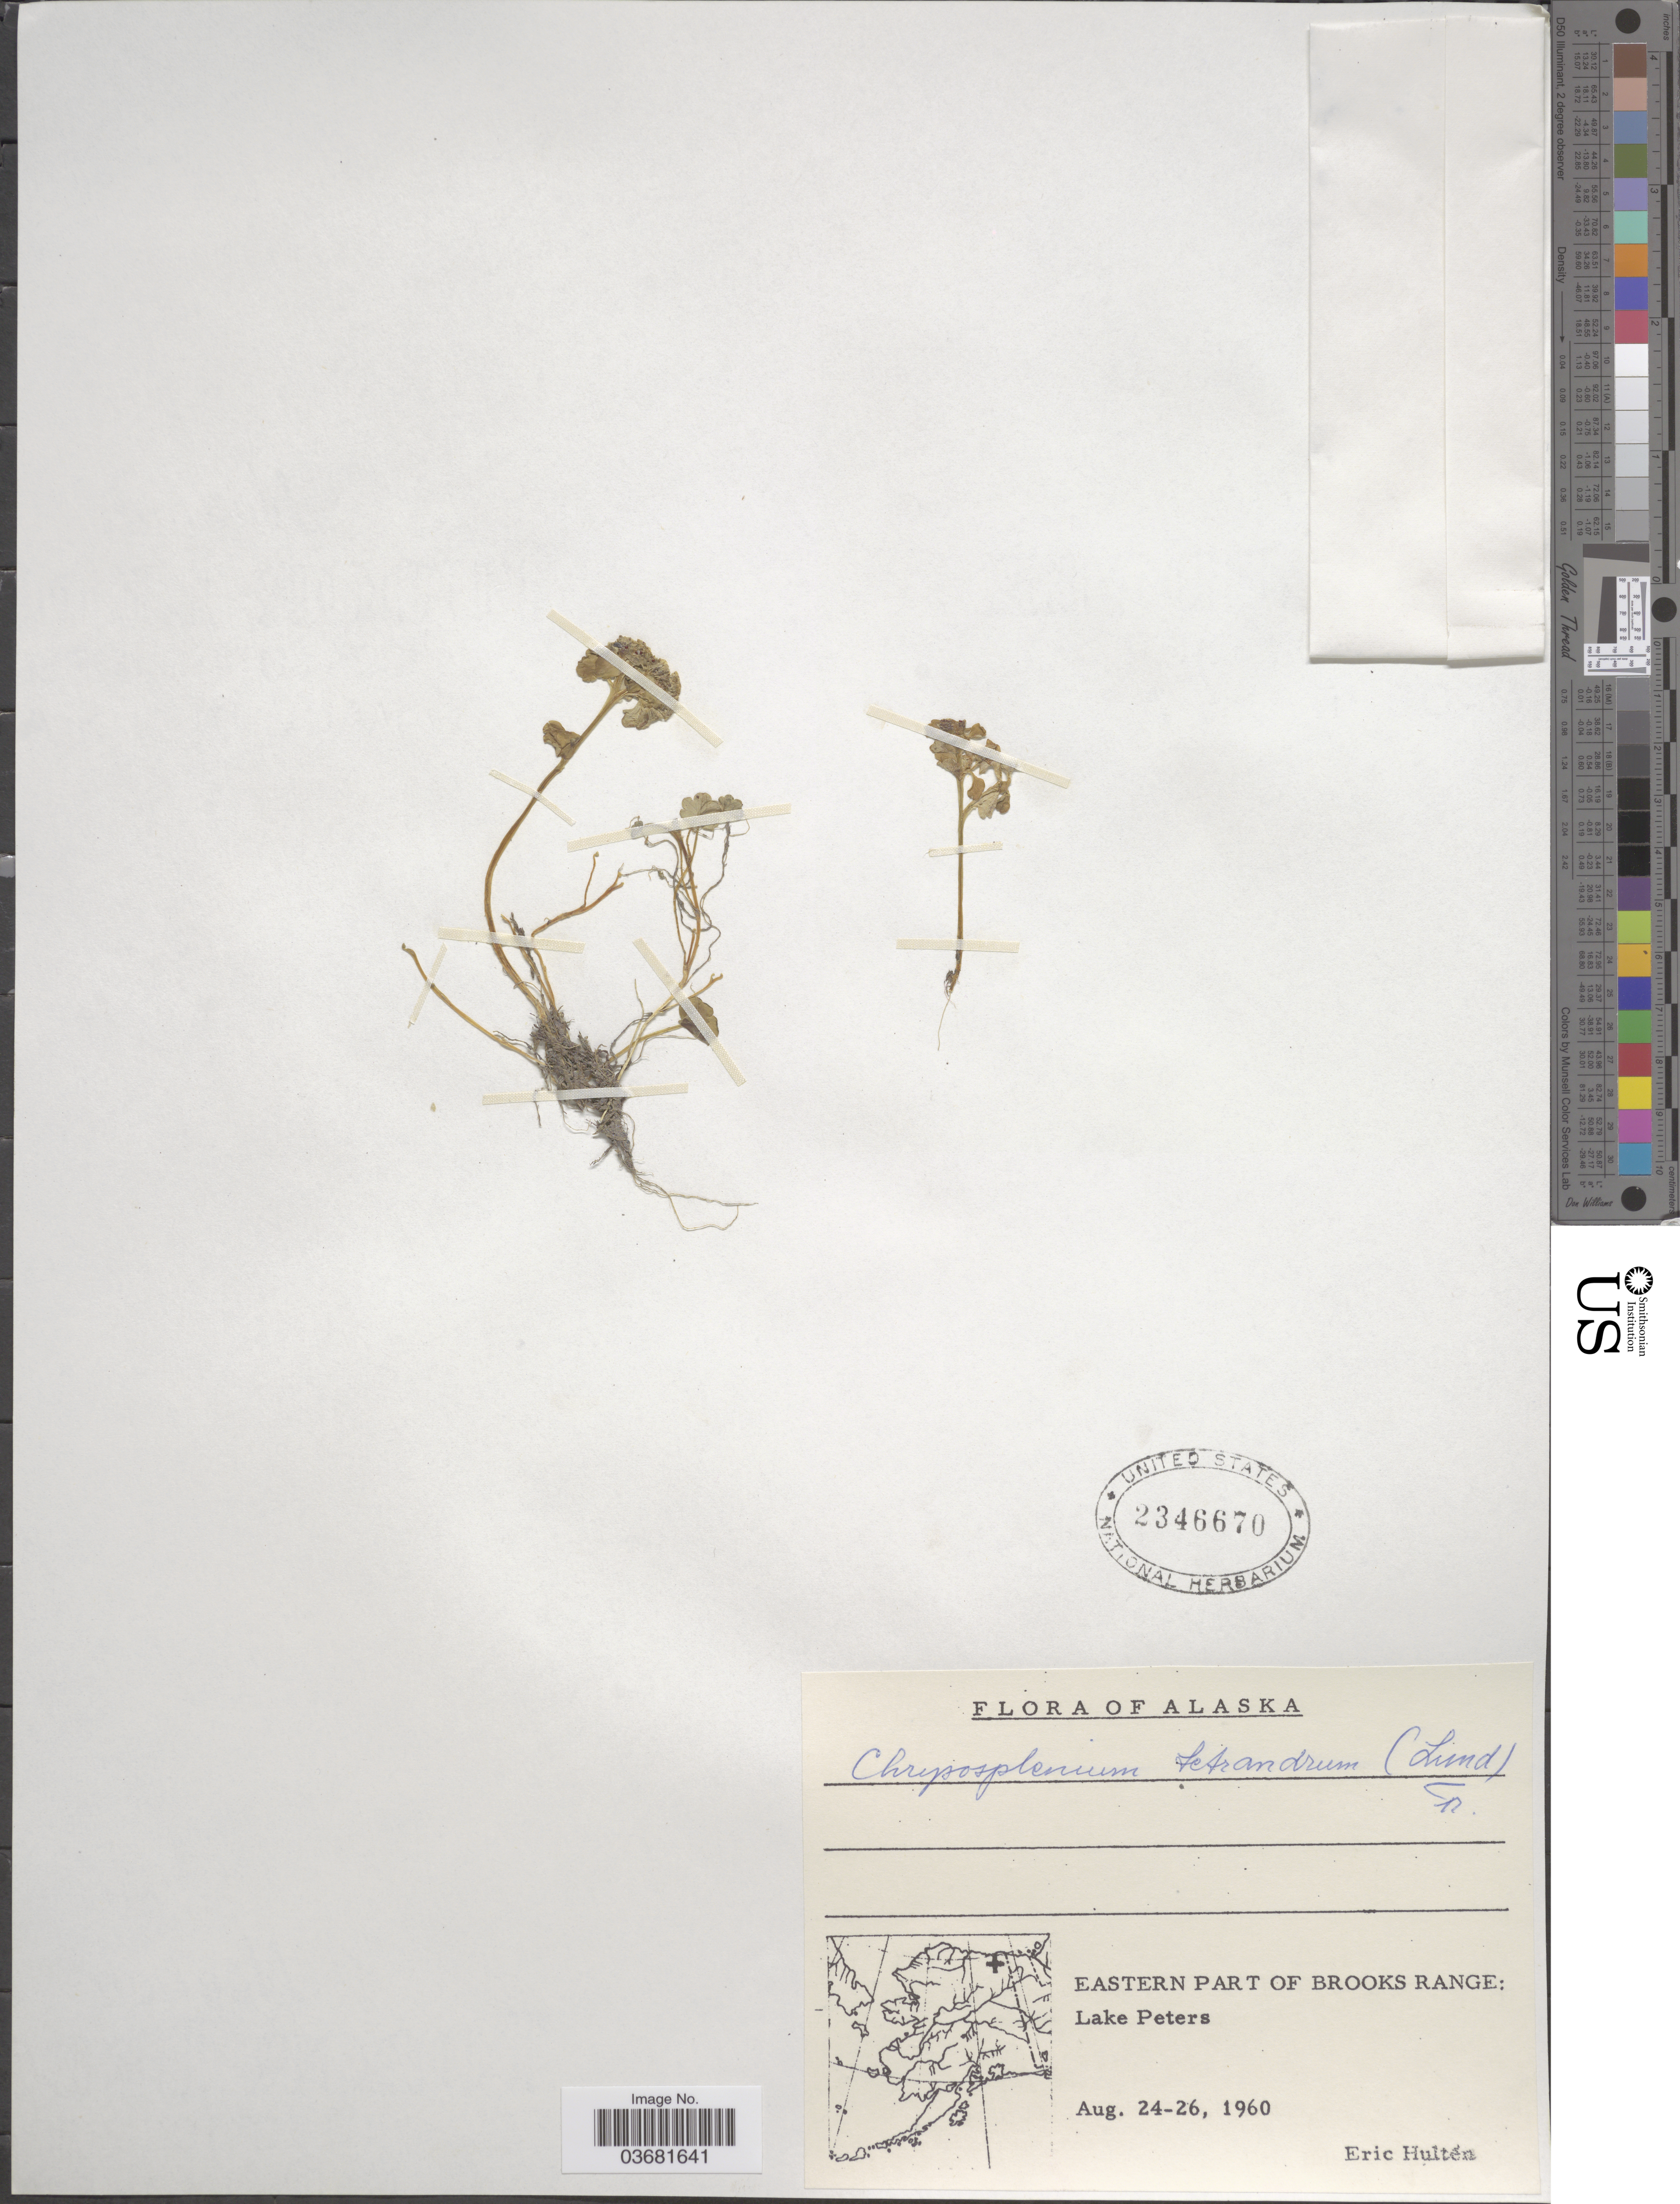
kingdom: Plantae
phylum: Tracheophyta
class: Magnoliopsida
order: Saxifragales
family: Saxifragaceae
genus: Chrysosplenium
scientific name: Chrysosplenium tetrandrum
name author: (N. Lund) Th. Fr.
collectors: E. G. Hultén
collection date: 1960-08-24/1960-08-26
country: United States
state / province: Alaska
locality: Eastern part of Brooks Range: Lake Peters.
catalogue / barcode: US 2346670